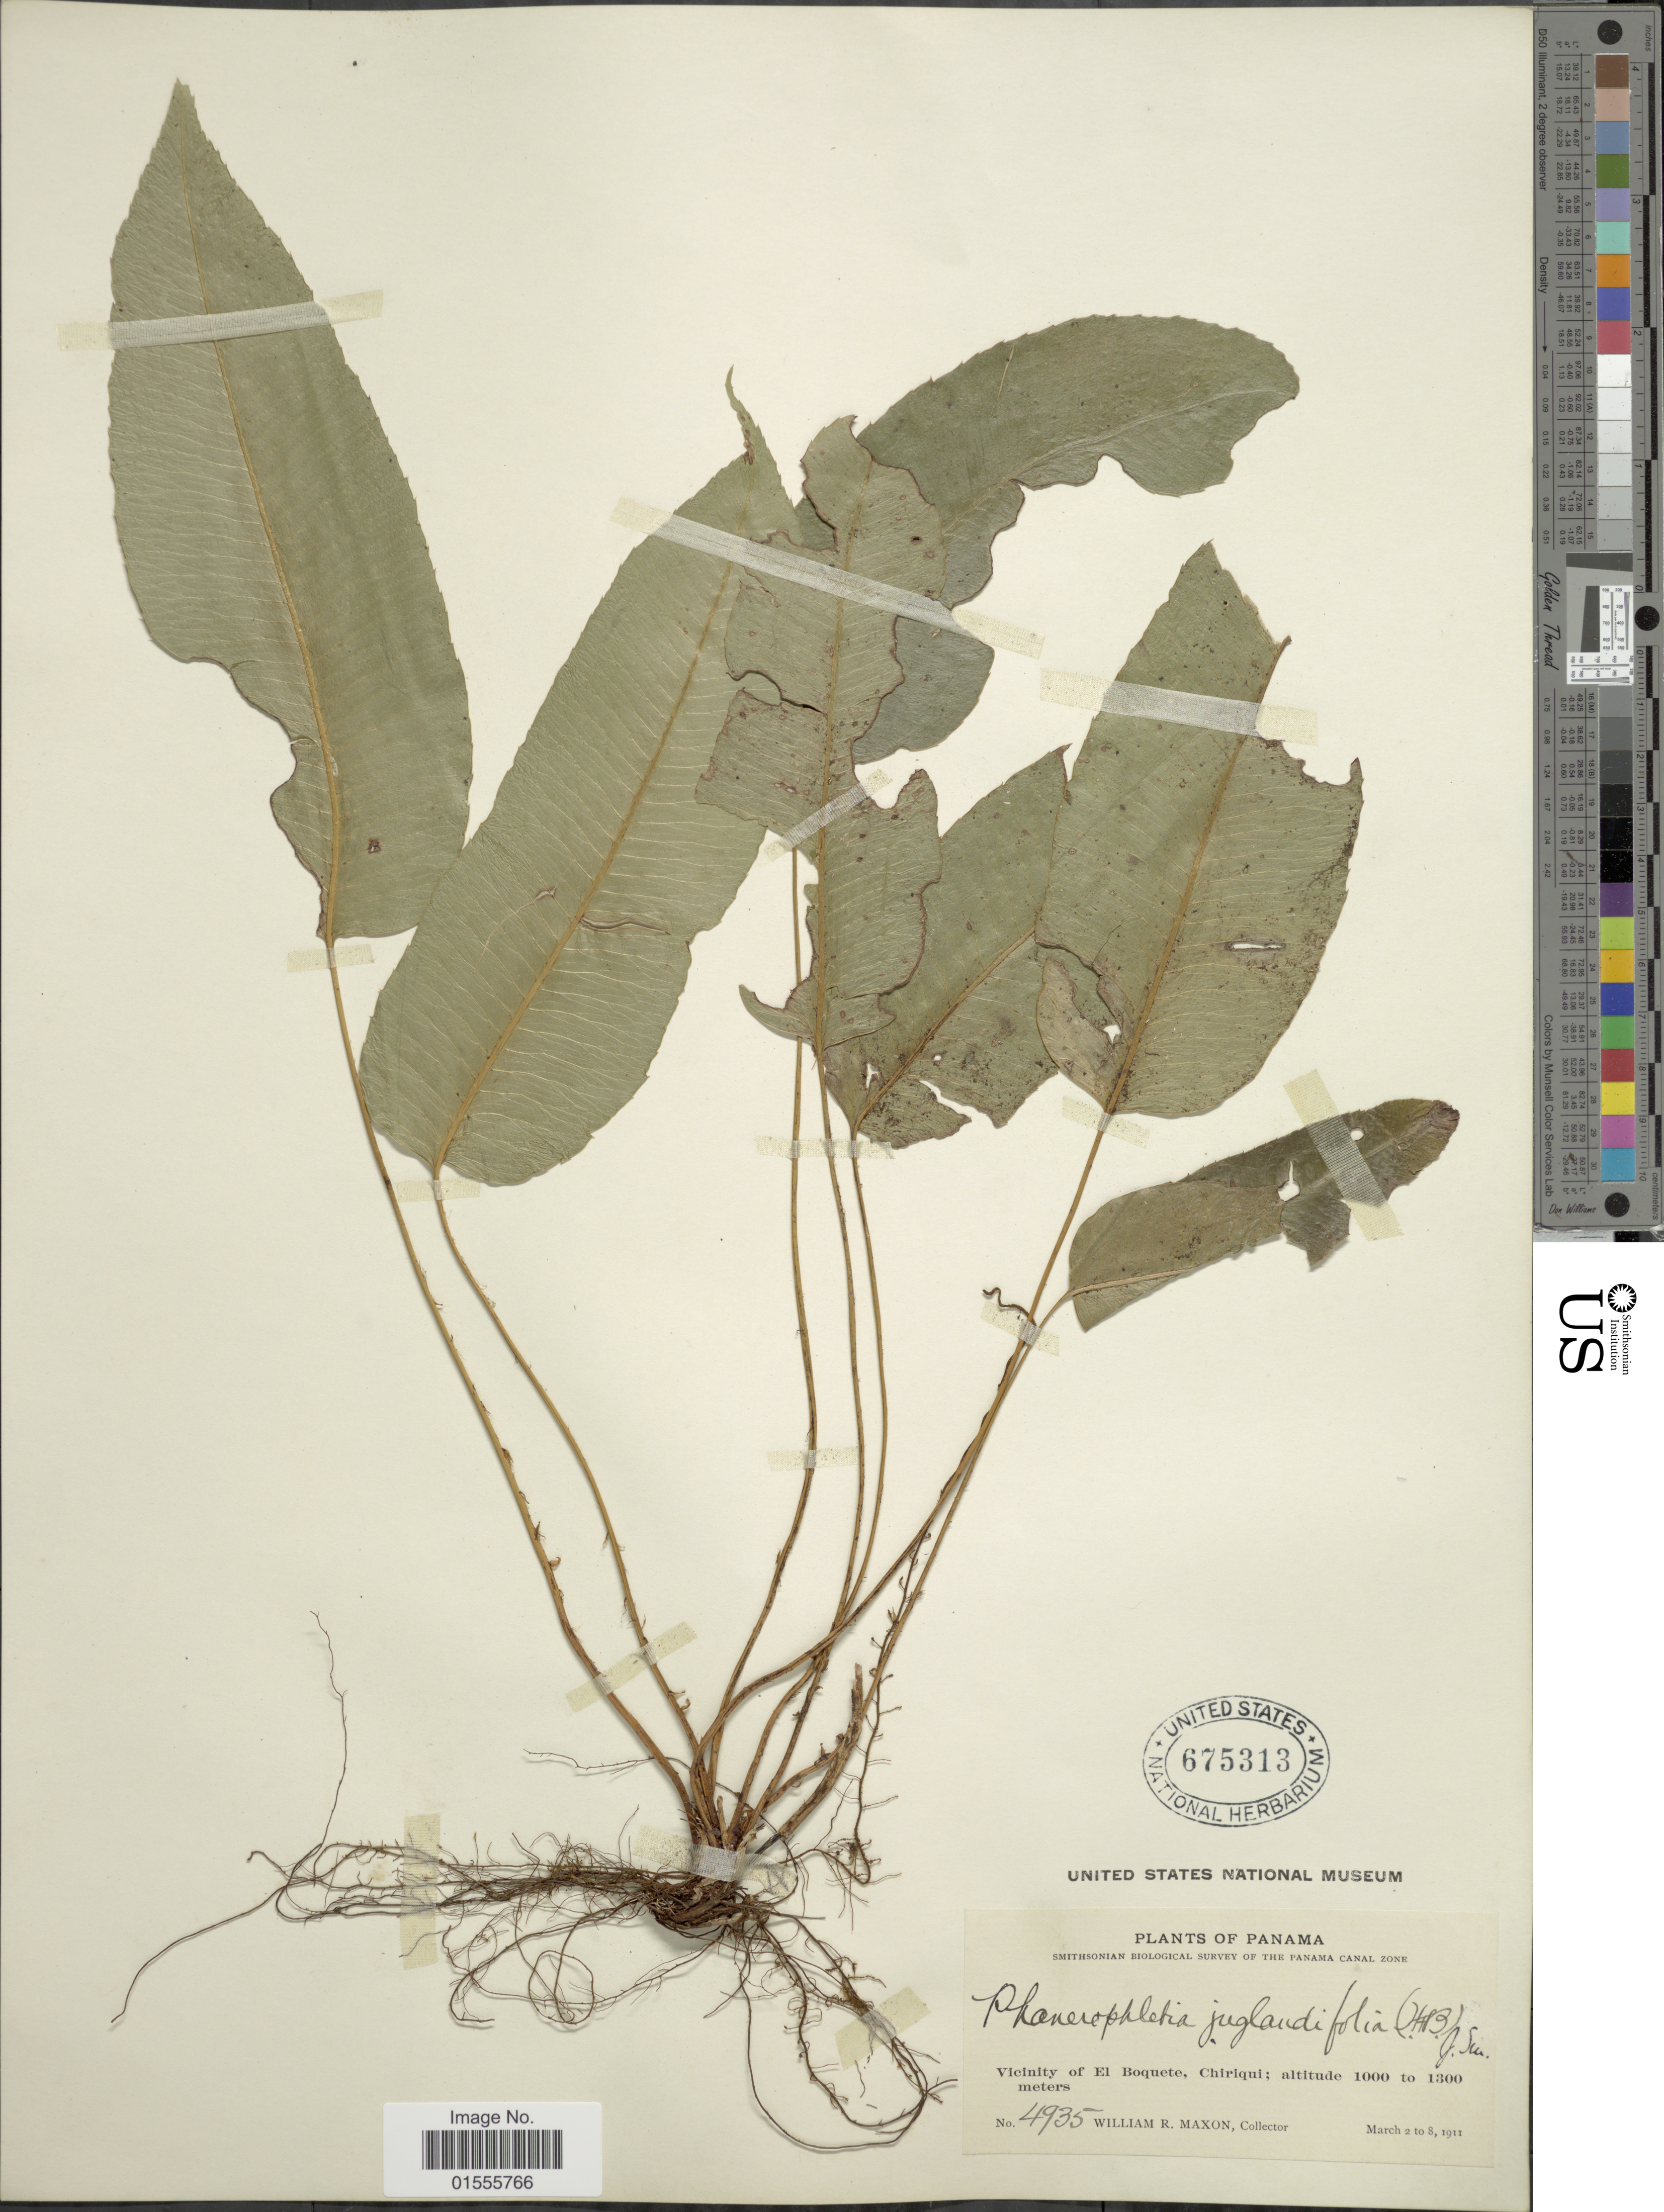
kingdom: Plantae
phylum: Tracheophyta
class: Polypodiopsida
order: Polypodiales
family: Dryopteridaceae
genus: Phanerophlebia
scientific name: Phanerophlebia juglandifolia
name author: (Willd.) J. Sm.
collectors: W. R. Maxon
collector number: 4935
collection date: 1911-03-02/1911-03-08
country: Panama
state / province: Chiriqui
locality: Vicinity of El Boquete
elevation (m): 1000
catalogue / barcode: US 675313